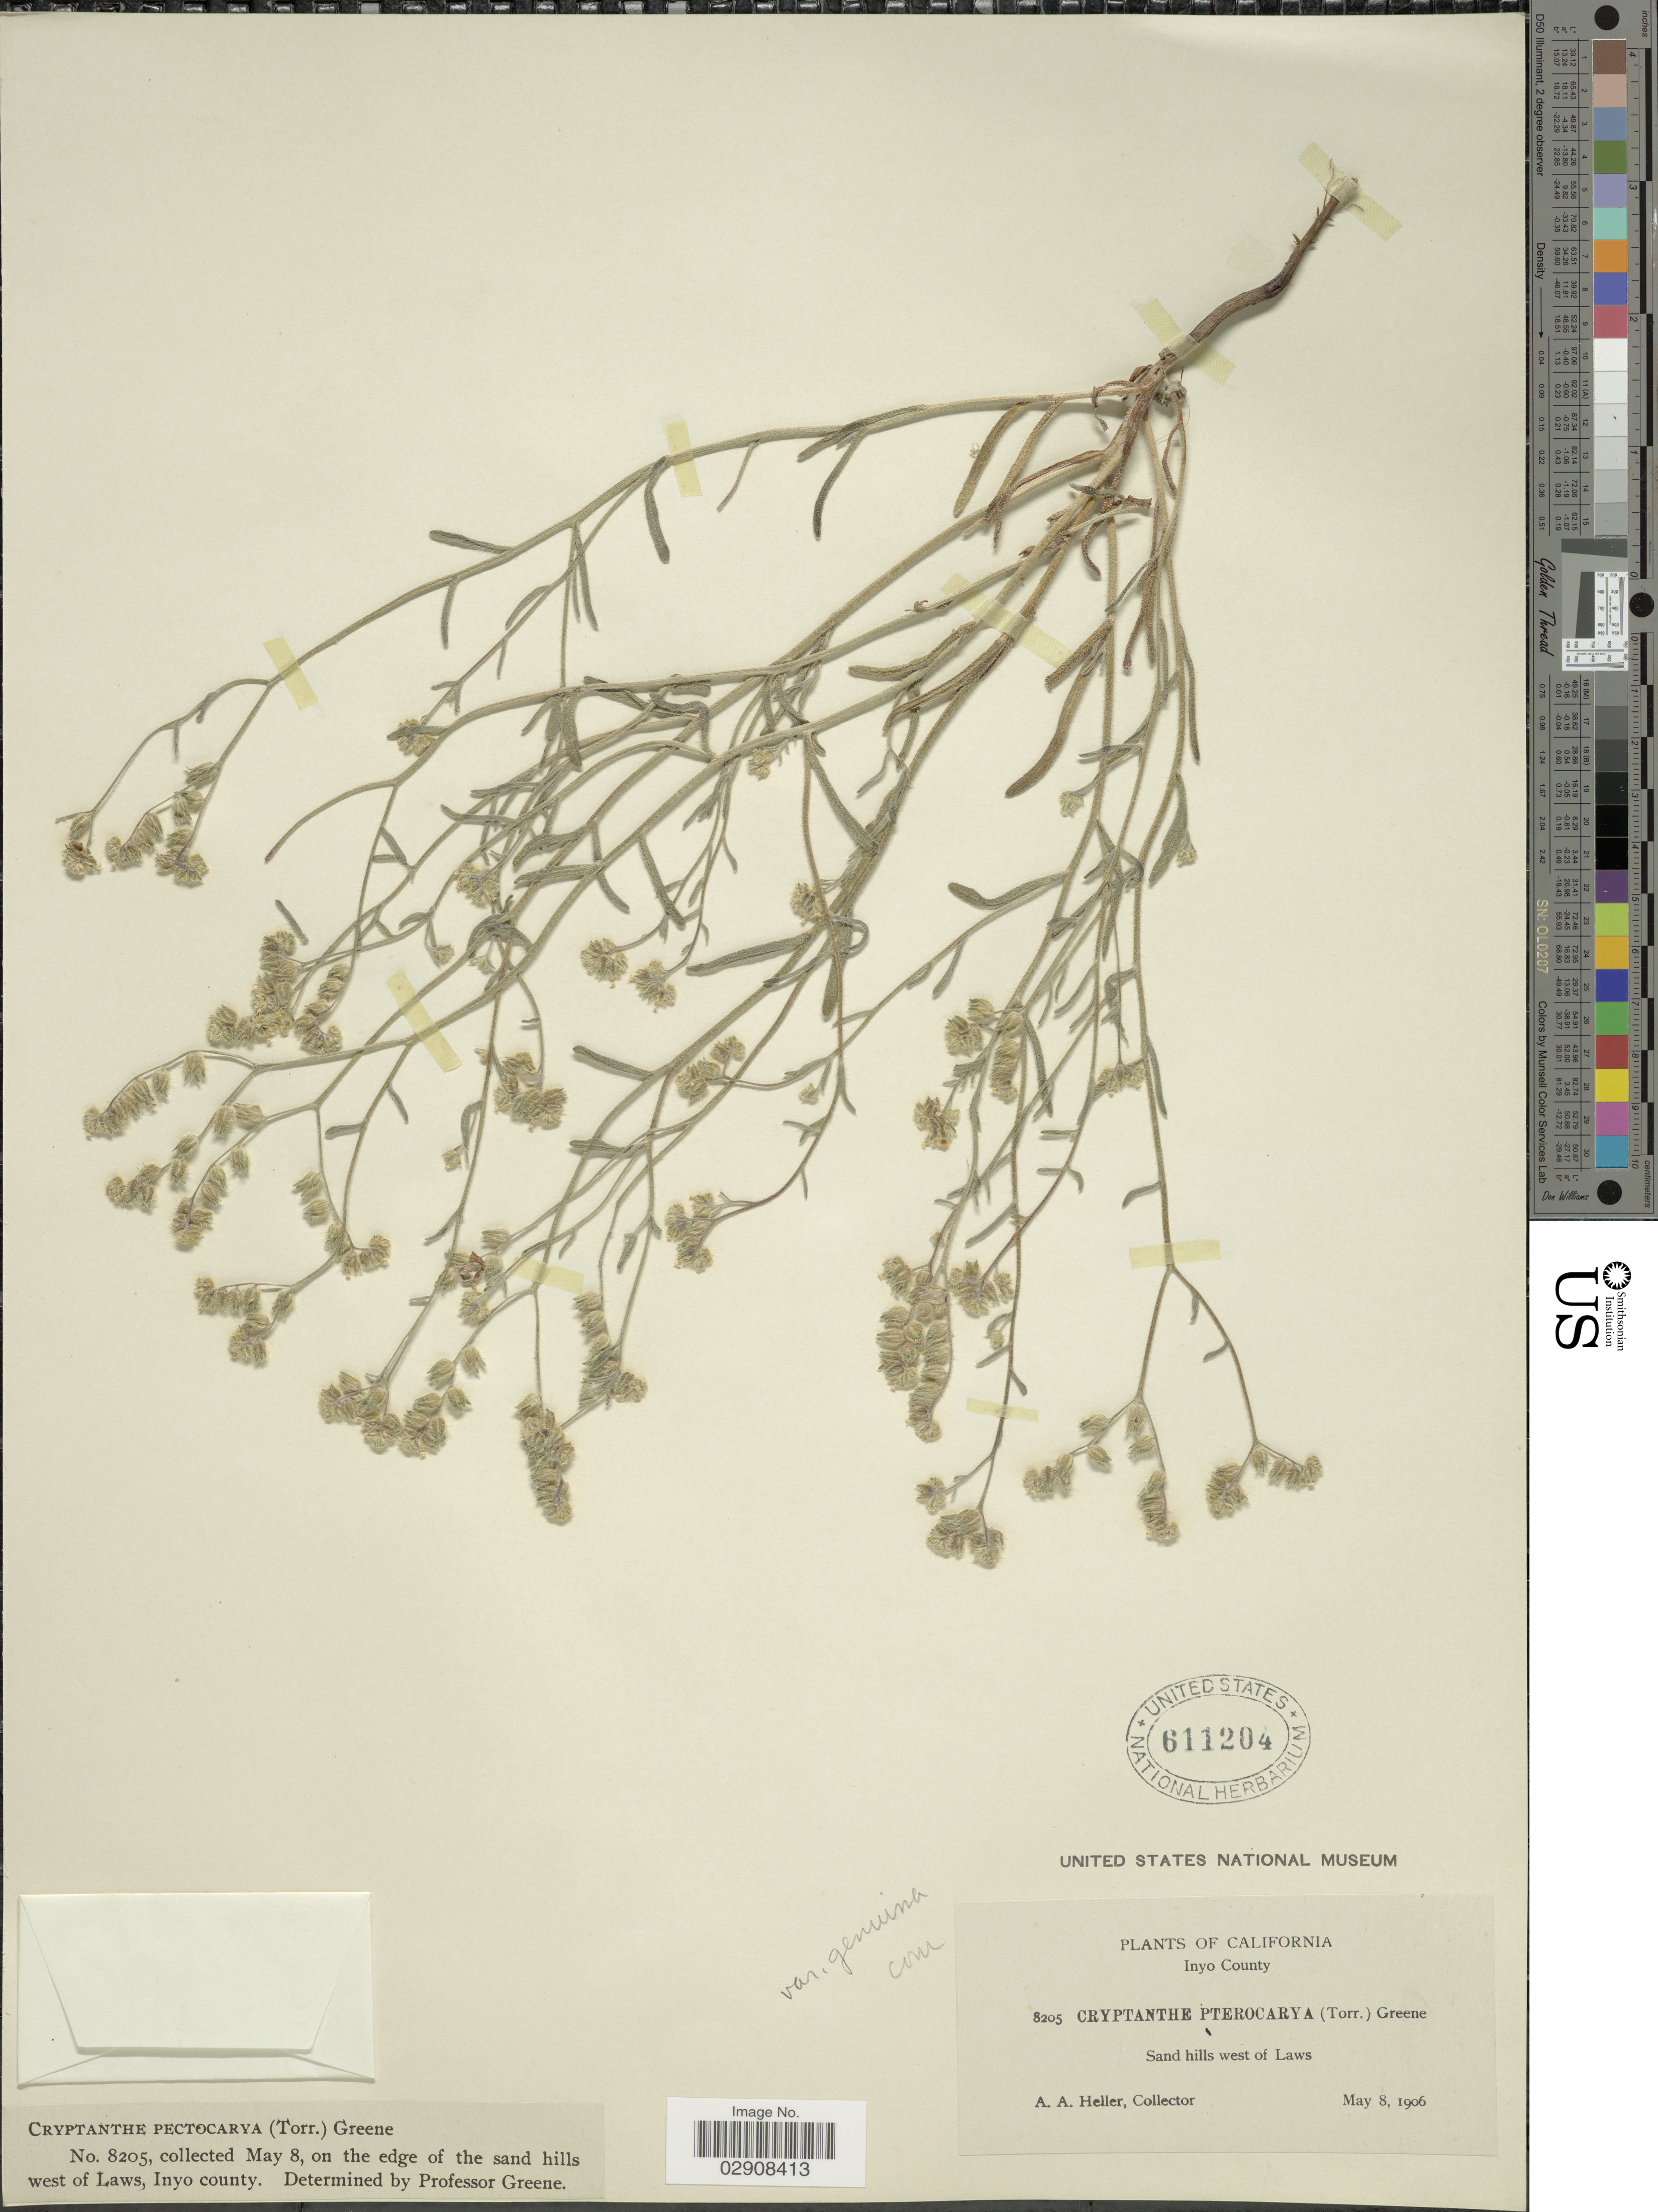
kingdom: Plantae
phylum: Tracheophyta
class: Magnoliopsida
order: Boraginales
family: Boraginaceae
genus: Cryptantha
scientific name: Cryptantha pterocarya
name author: (Torr.) Greene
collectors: A. A. Heller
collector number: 8205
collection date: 1906-05-08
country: United States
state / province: California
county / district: Inyo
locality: On the edge of the sand hills west of Laws, Inyo County.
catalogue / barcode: US 611204